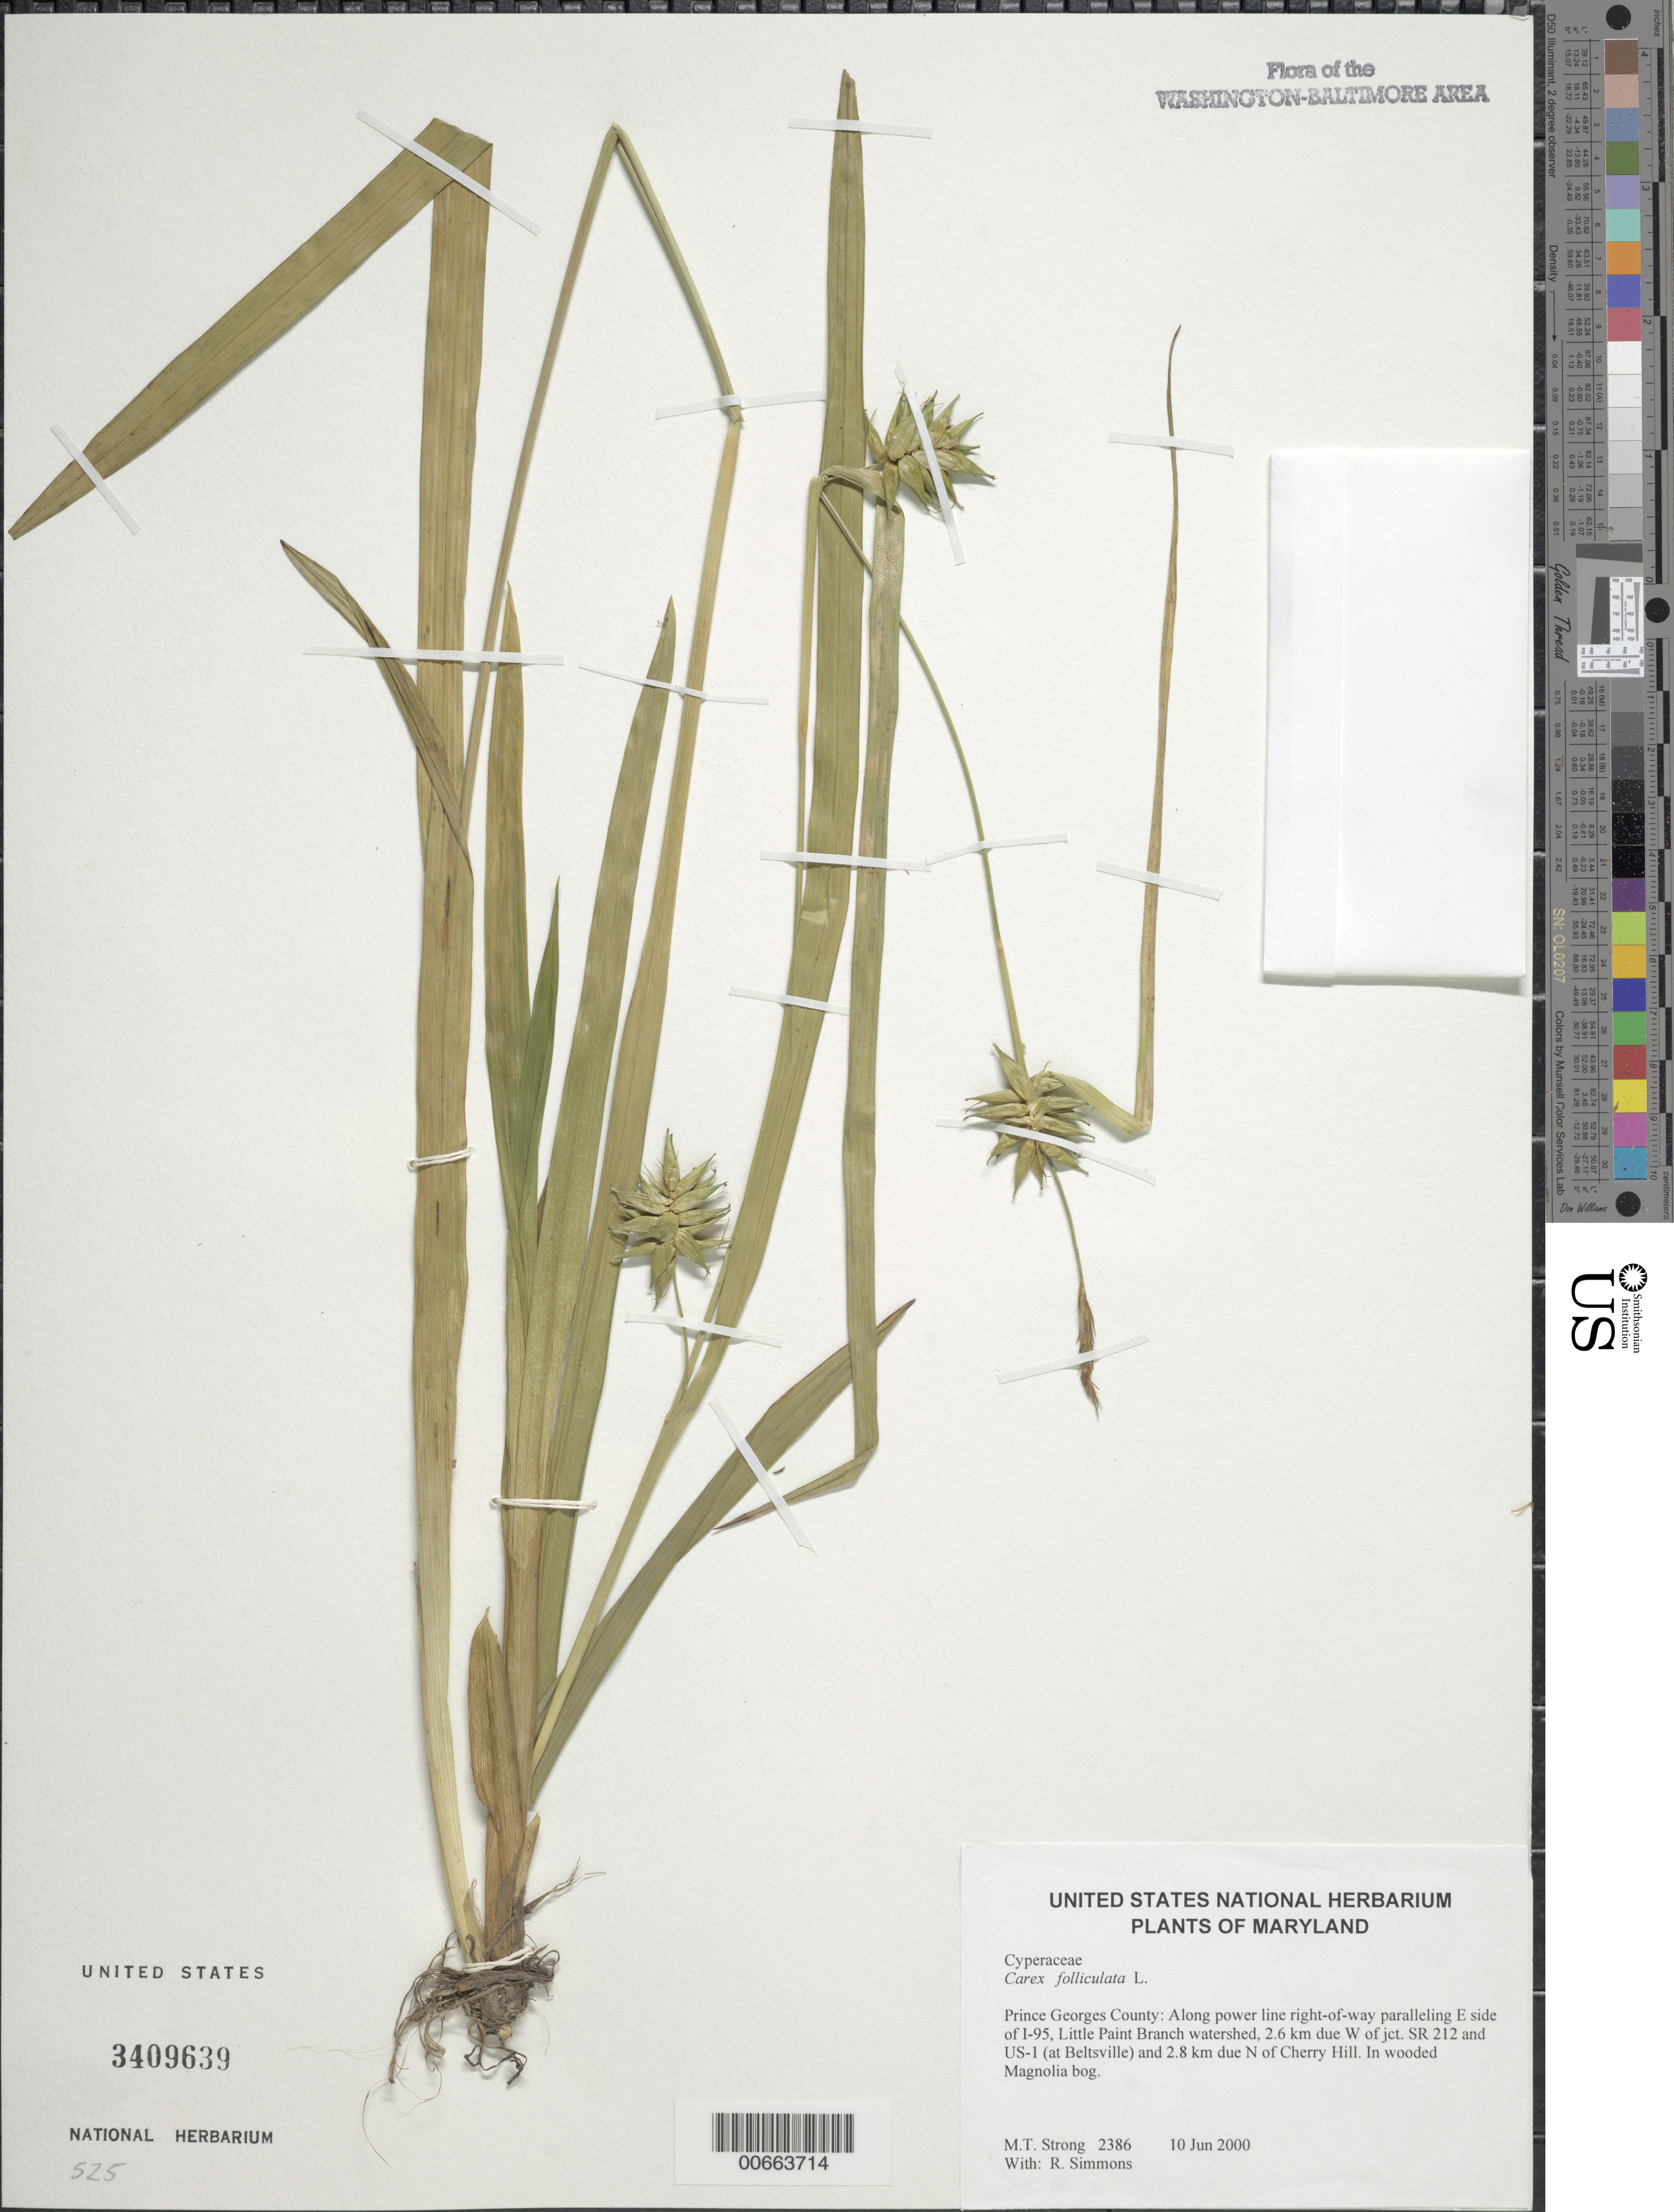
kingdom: Plantae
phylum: Tracheophyta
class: Liliopsida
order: Poales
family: Cyperaceae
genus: Carex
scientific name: Carex folliculata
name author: L.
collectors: M. T. Strong & R. Simmons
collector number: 2386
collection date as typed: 10 Jun 2000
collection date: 2000-06-10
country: United States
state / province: Maryland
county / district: Prince George's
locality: Along power line right-of-way paralleling E side of I-95, Little Paint Branch watershed, 2.6 km due W of jct. SR 212 and US-1 (at Beltsville) and 2.8 km due N of Cherry Hill.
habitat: In wooded Magnolia bog.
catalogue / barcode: US 3409639